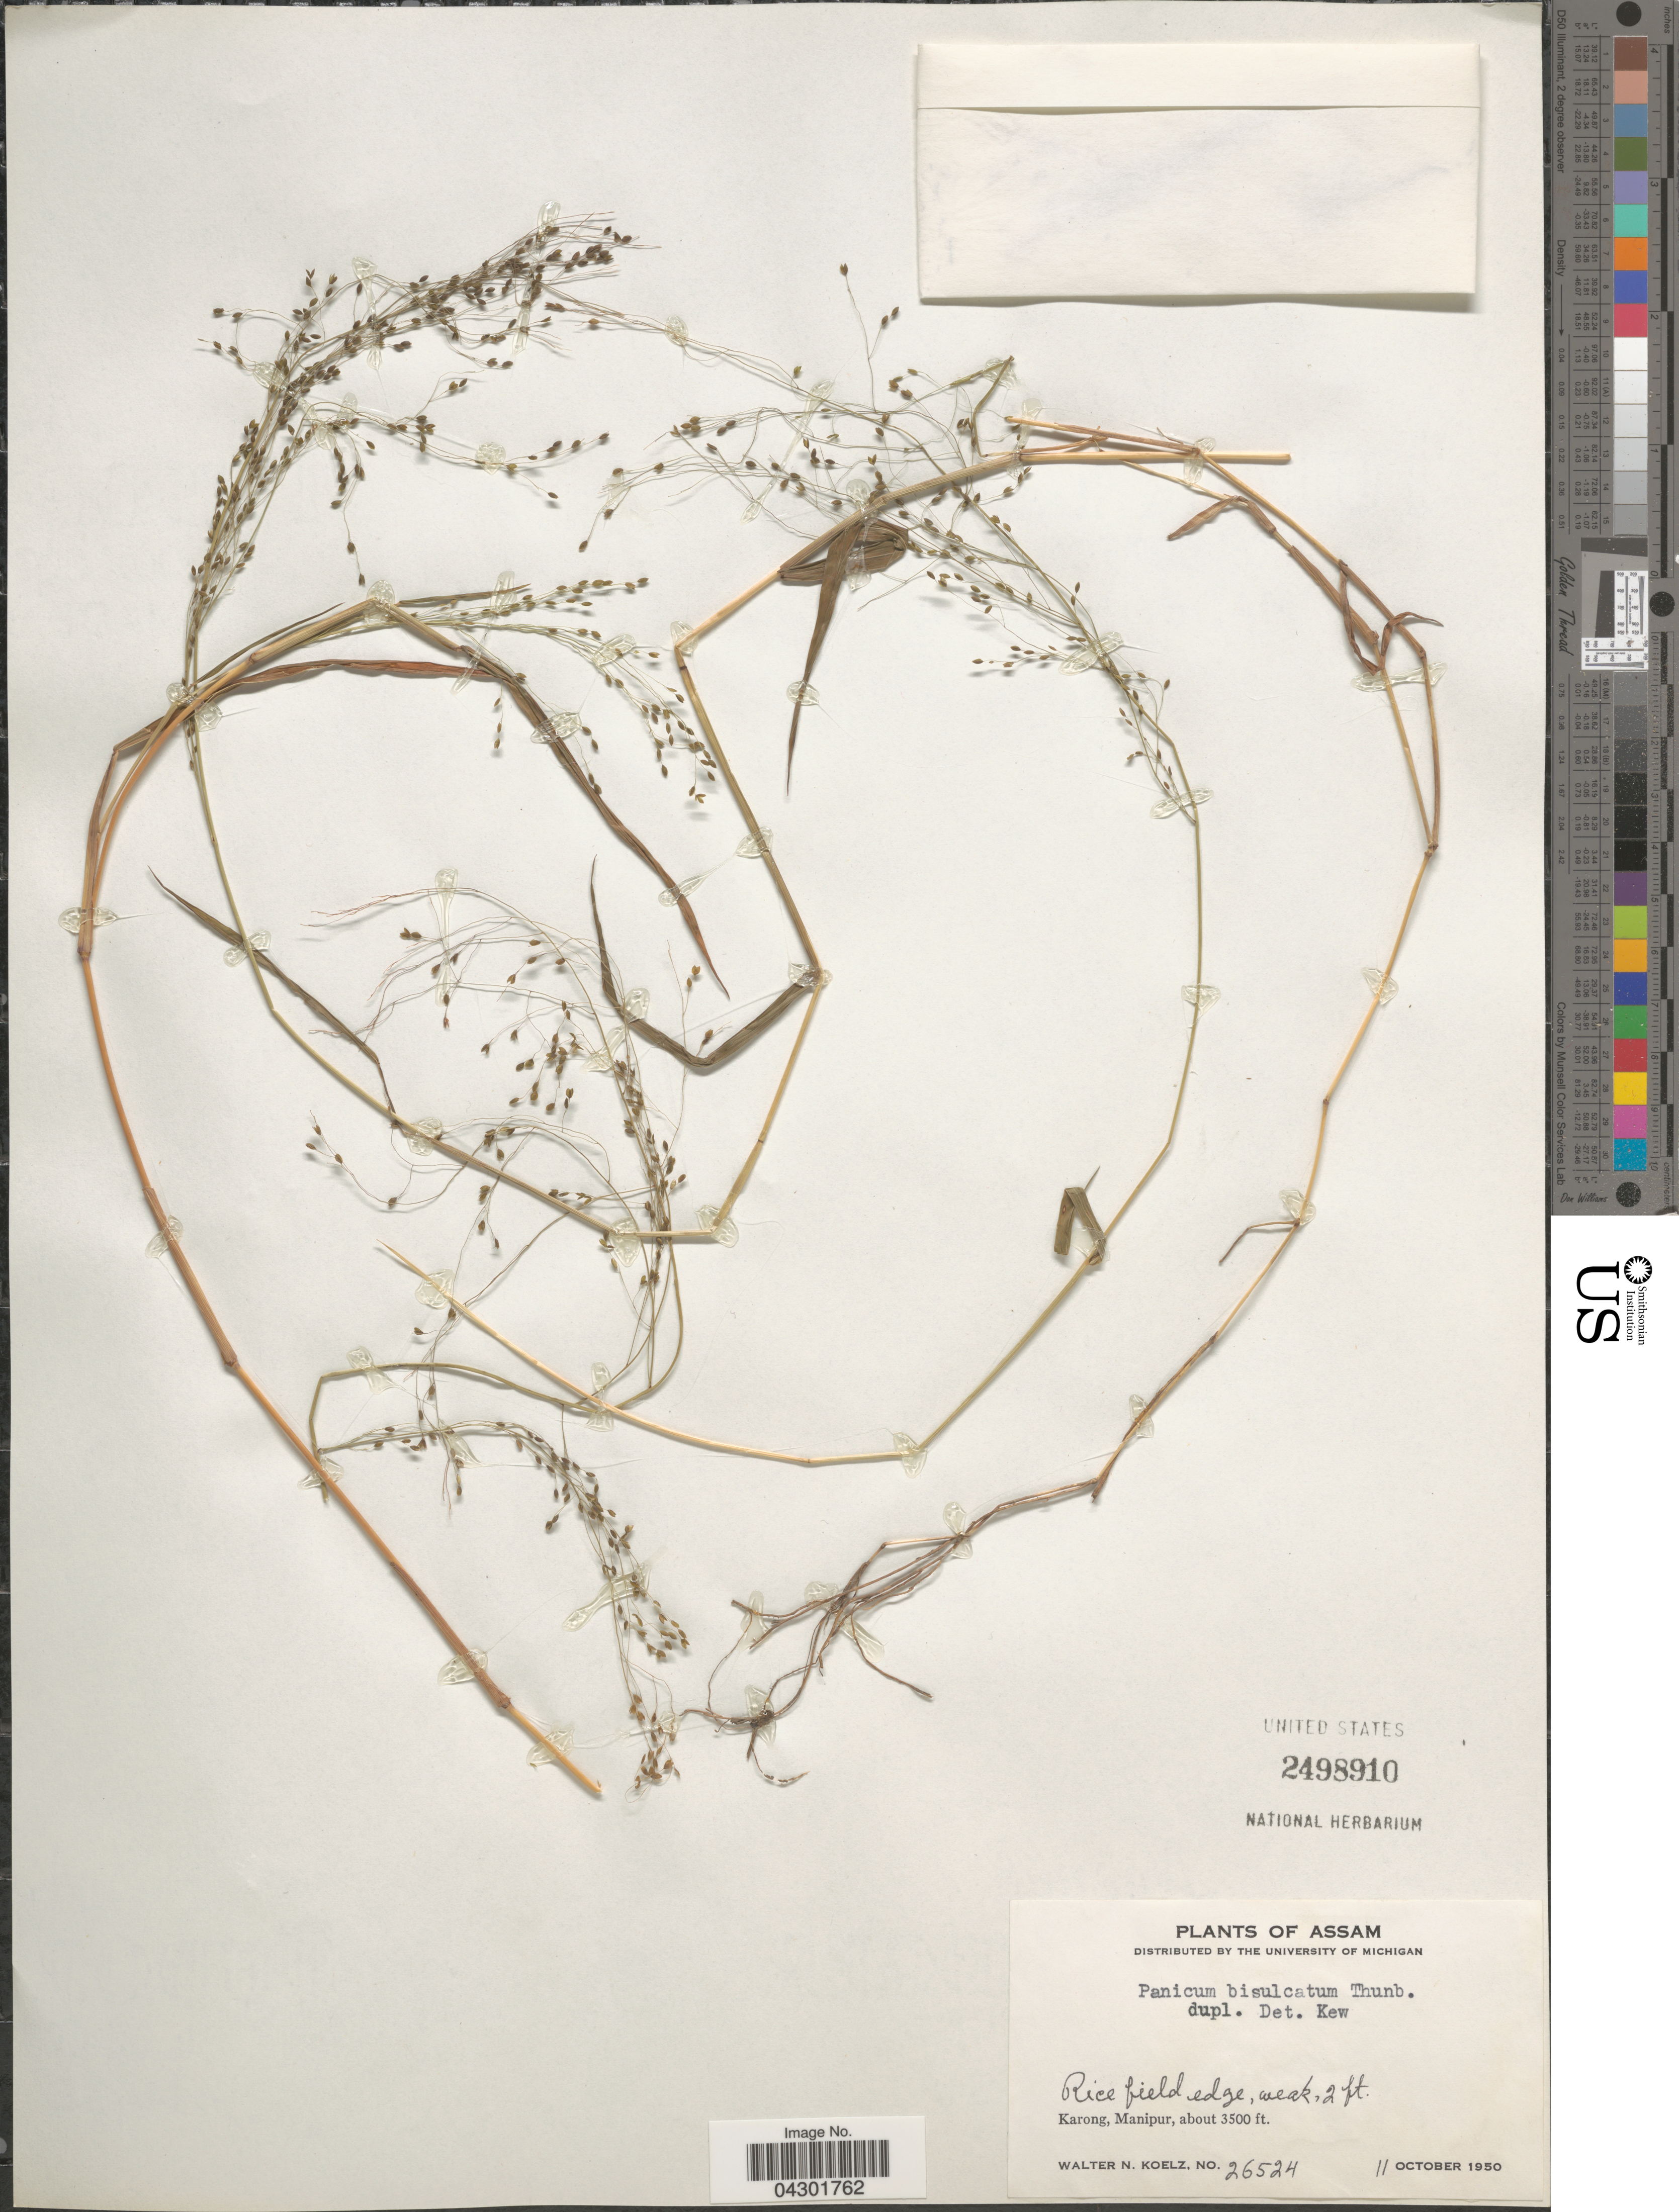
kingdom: Plantae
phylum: Tracheophyta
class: Liliopsida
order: Poales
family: Poaceae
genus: Panicum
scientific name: Panicum bisulcatum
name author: Thunb.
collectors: W. N. Koelz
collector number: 26524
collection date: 1950-10-11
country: India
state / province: Manipur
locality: Rice field edge. Karong, Manipur.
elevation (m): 1067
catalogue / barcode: US 2498910